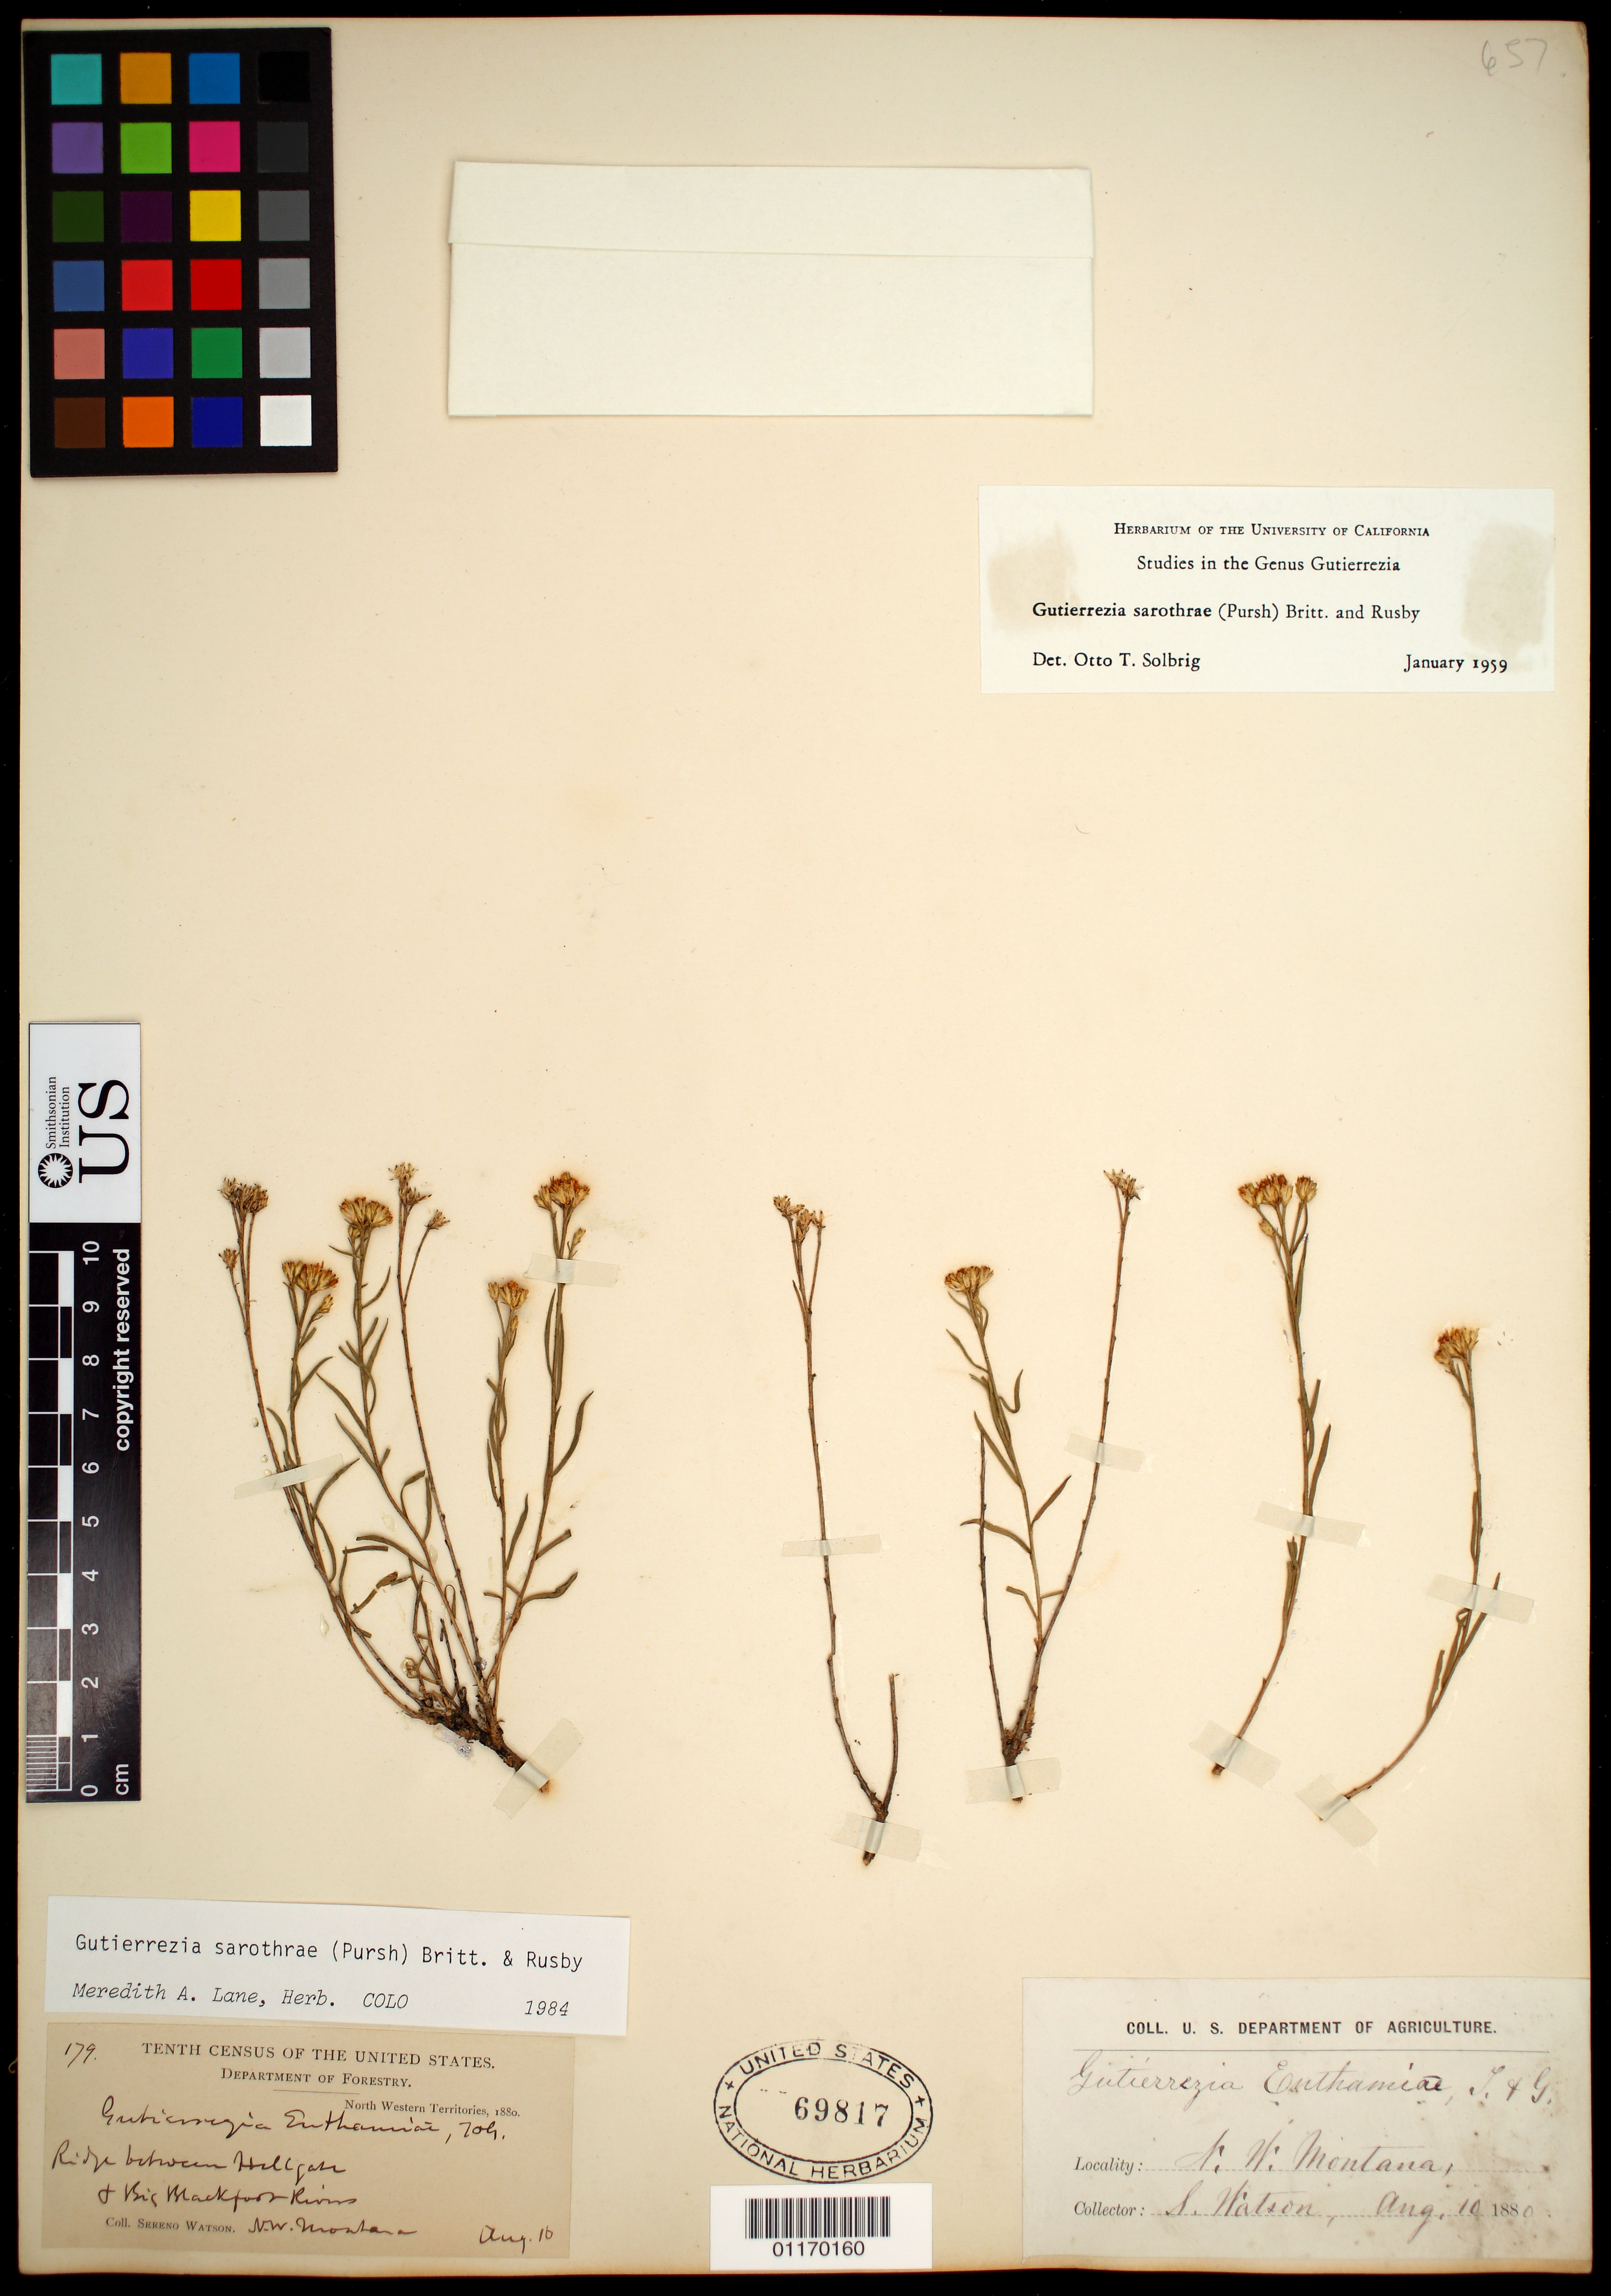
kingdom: Plantae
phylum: Tracheophyta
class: Magnoliopsida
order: Asterales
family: Asteraceae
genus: Gutierrezia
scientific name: Gutierrezia sarothrae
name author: (Pursh) Britton & Rusby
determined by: Lane, M. A.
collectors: S. Watson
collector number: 179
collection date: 1880-08-10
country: United States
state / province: Montana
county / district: Missoula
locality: Big Blackfoot River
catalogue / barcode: US 69817